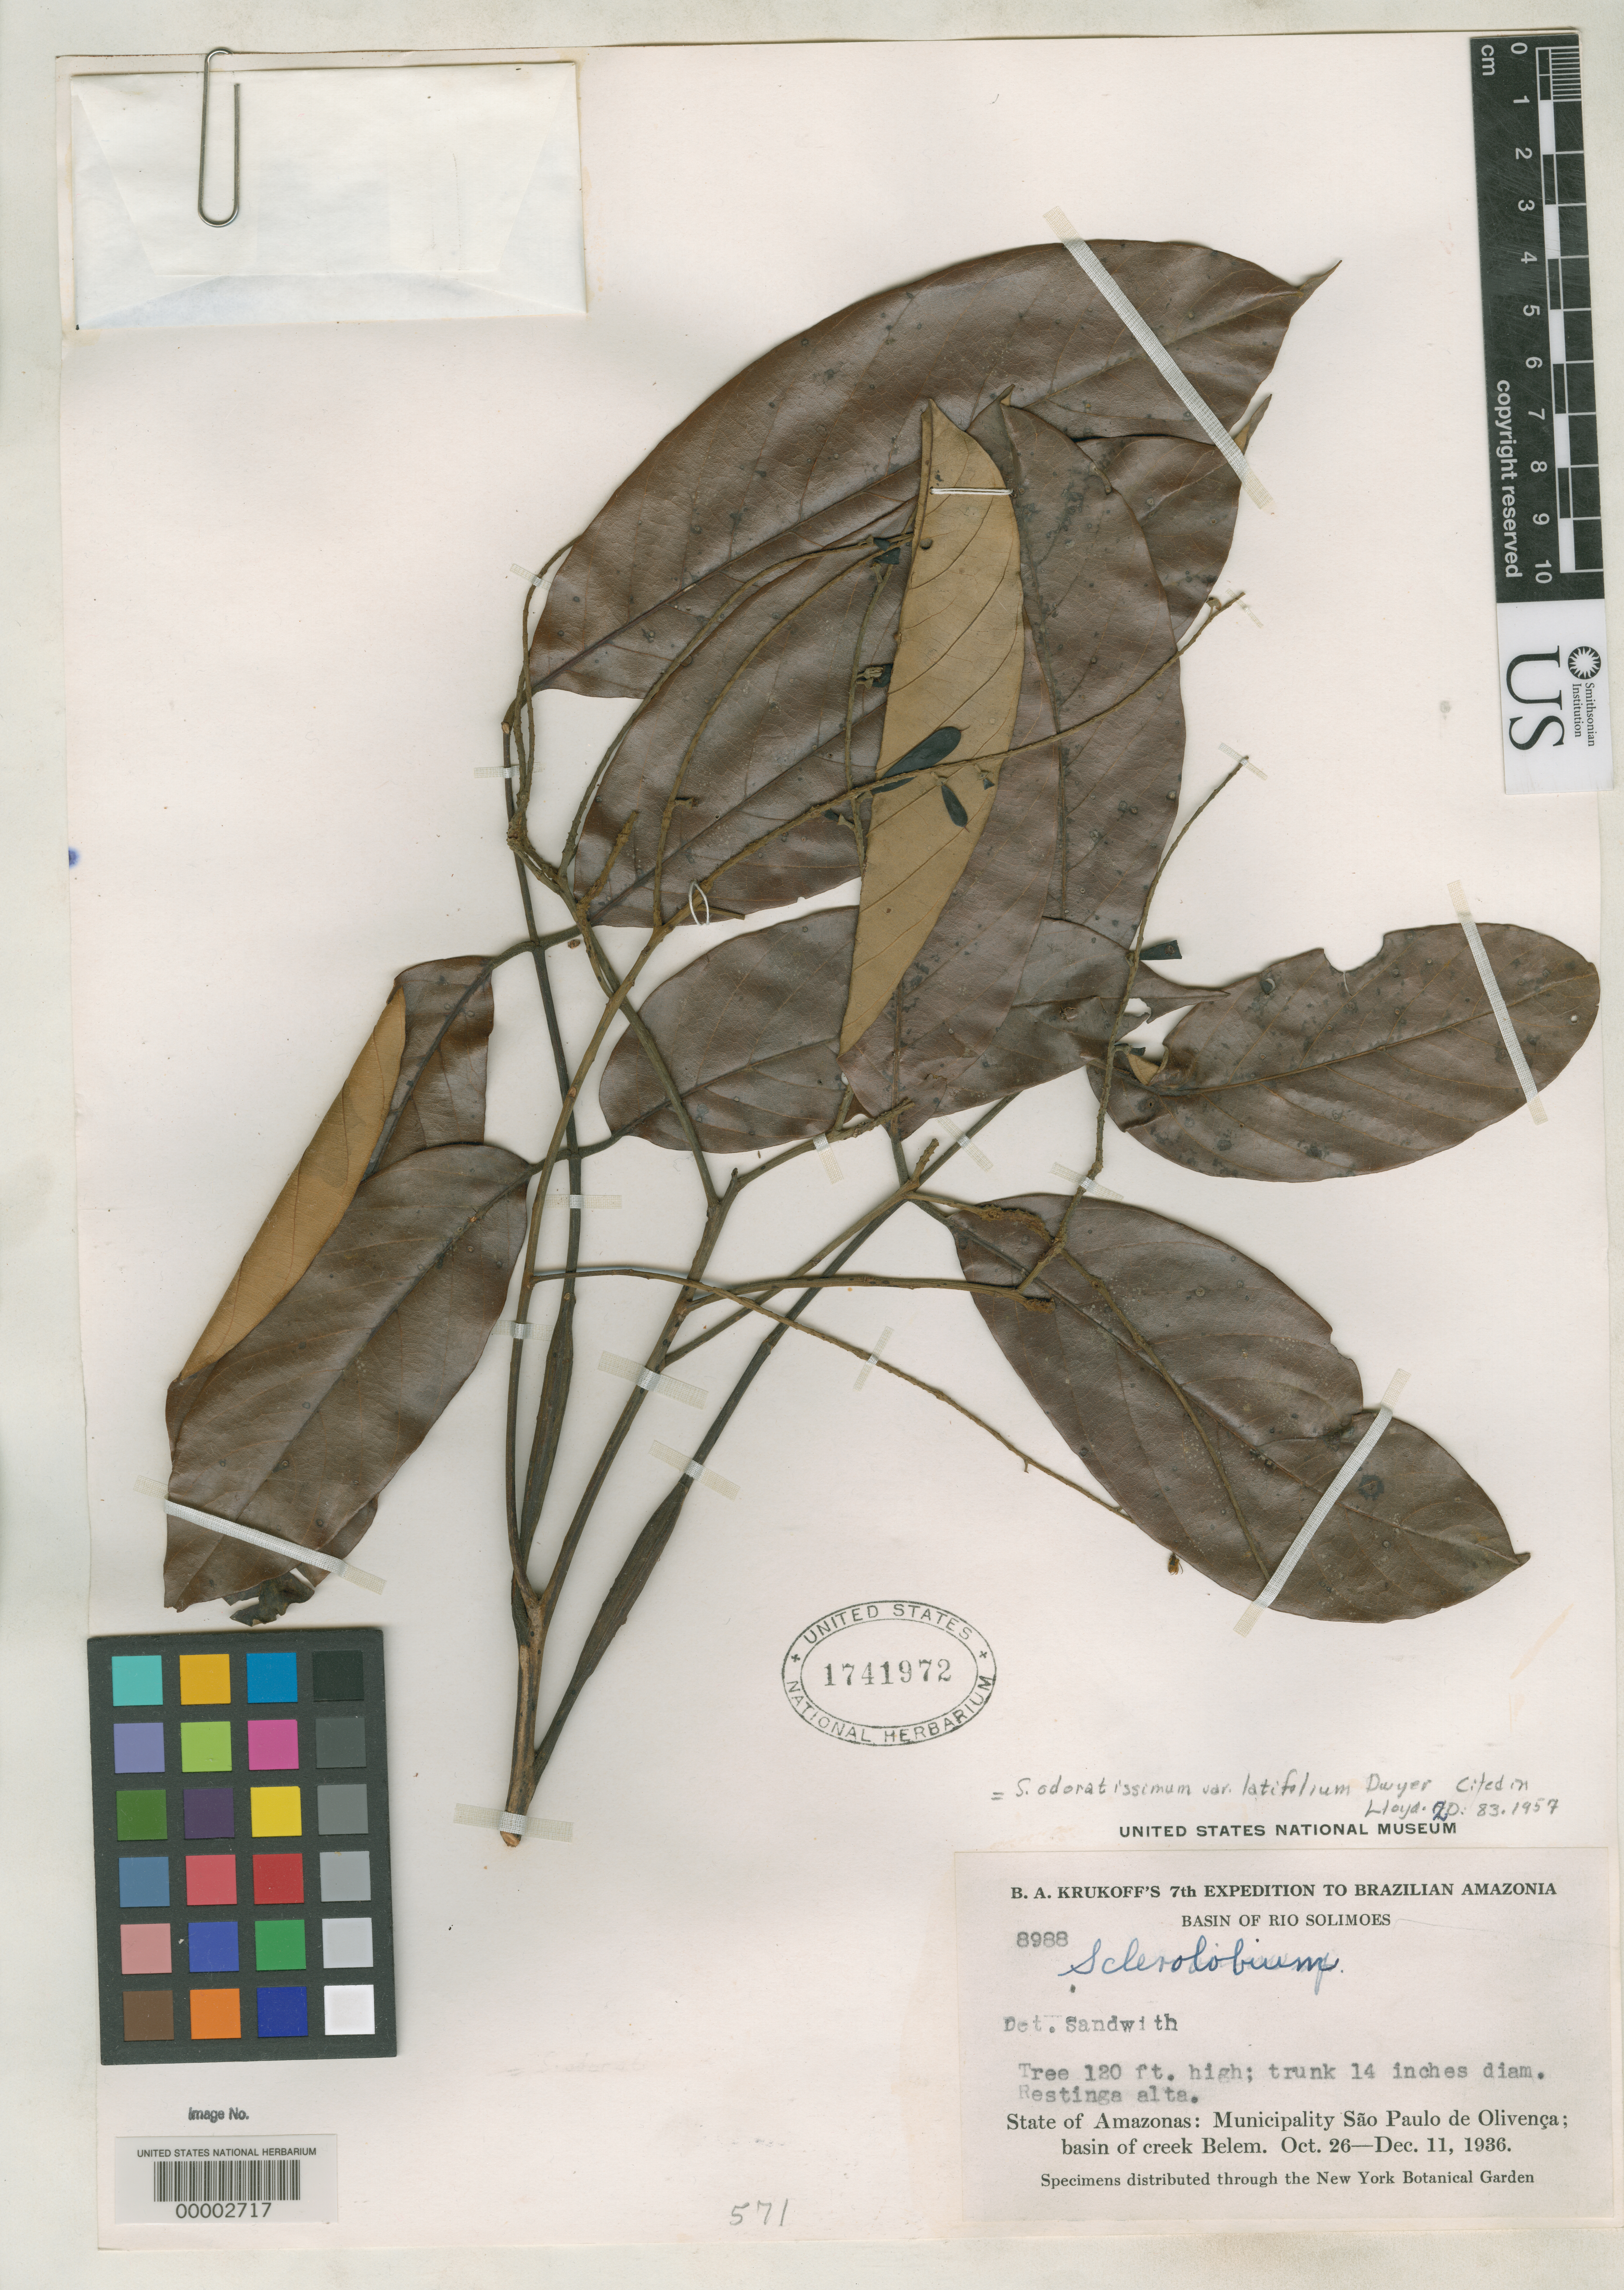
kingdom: Plantae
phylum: Tracheophyta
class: Magnoliopsida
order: Fabales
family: Fabaceae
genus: Sclerolobium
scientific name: Sclerolobium odoratissimum var. latifolium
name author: Dwyer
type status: Isotype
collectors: B. A. Krukoff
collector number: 8988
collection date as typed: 26 Oct 1936 to 11 Dec 1936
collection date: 1936-10-26/1936-12-11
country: Brazil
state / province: Amazonas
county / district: San Paulo de Olivenca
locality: Sao Paulo de Olivenca, basin of Creek Belem.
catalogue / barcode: US 1741972